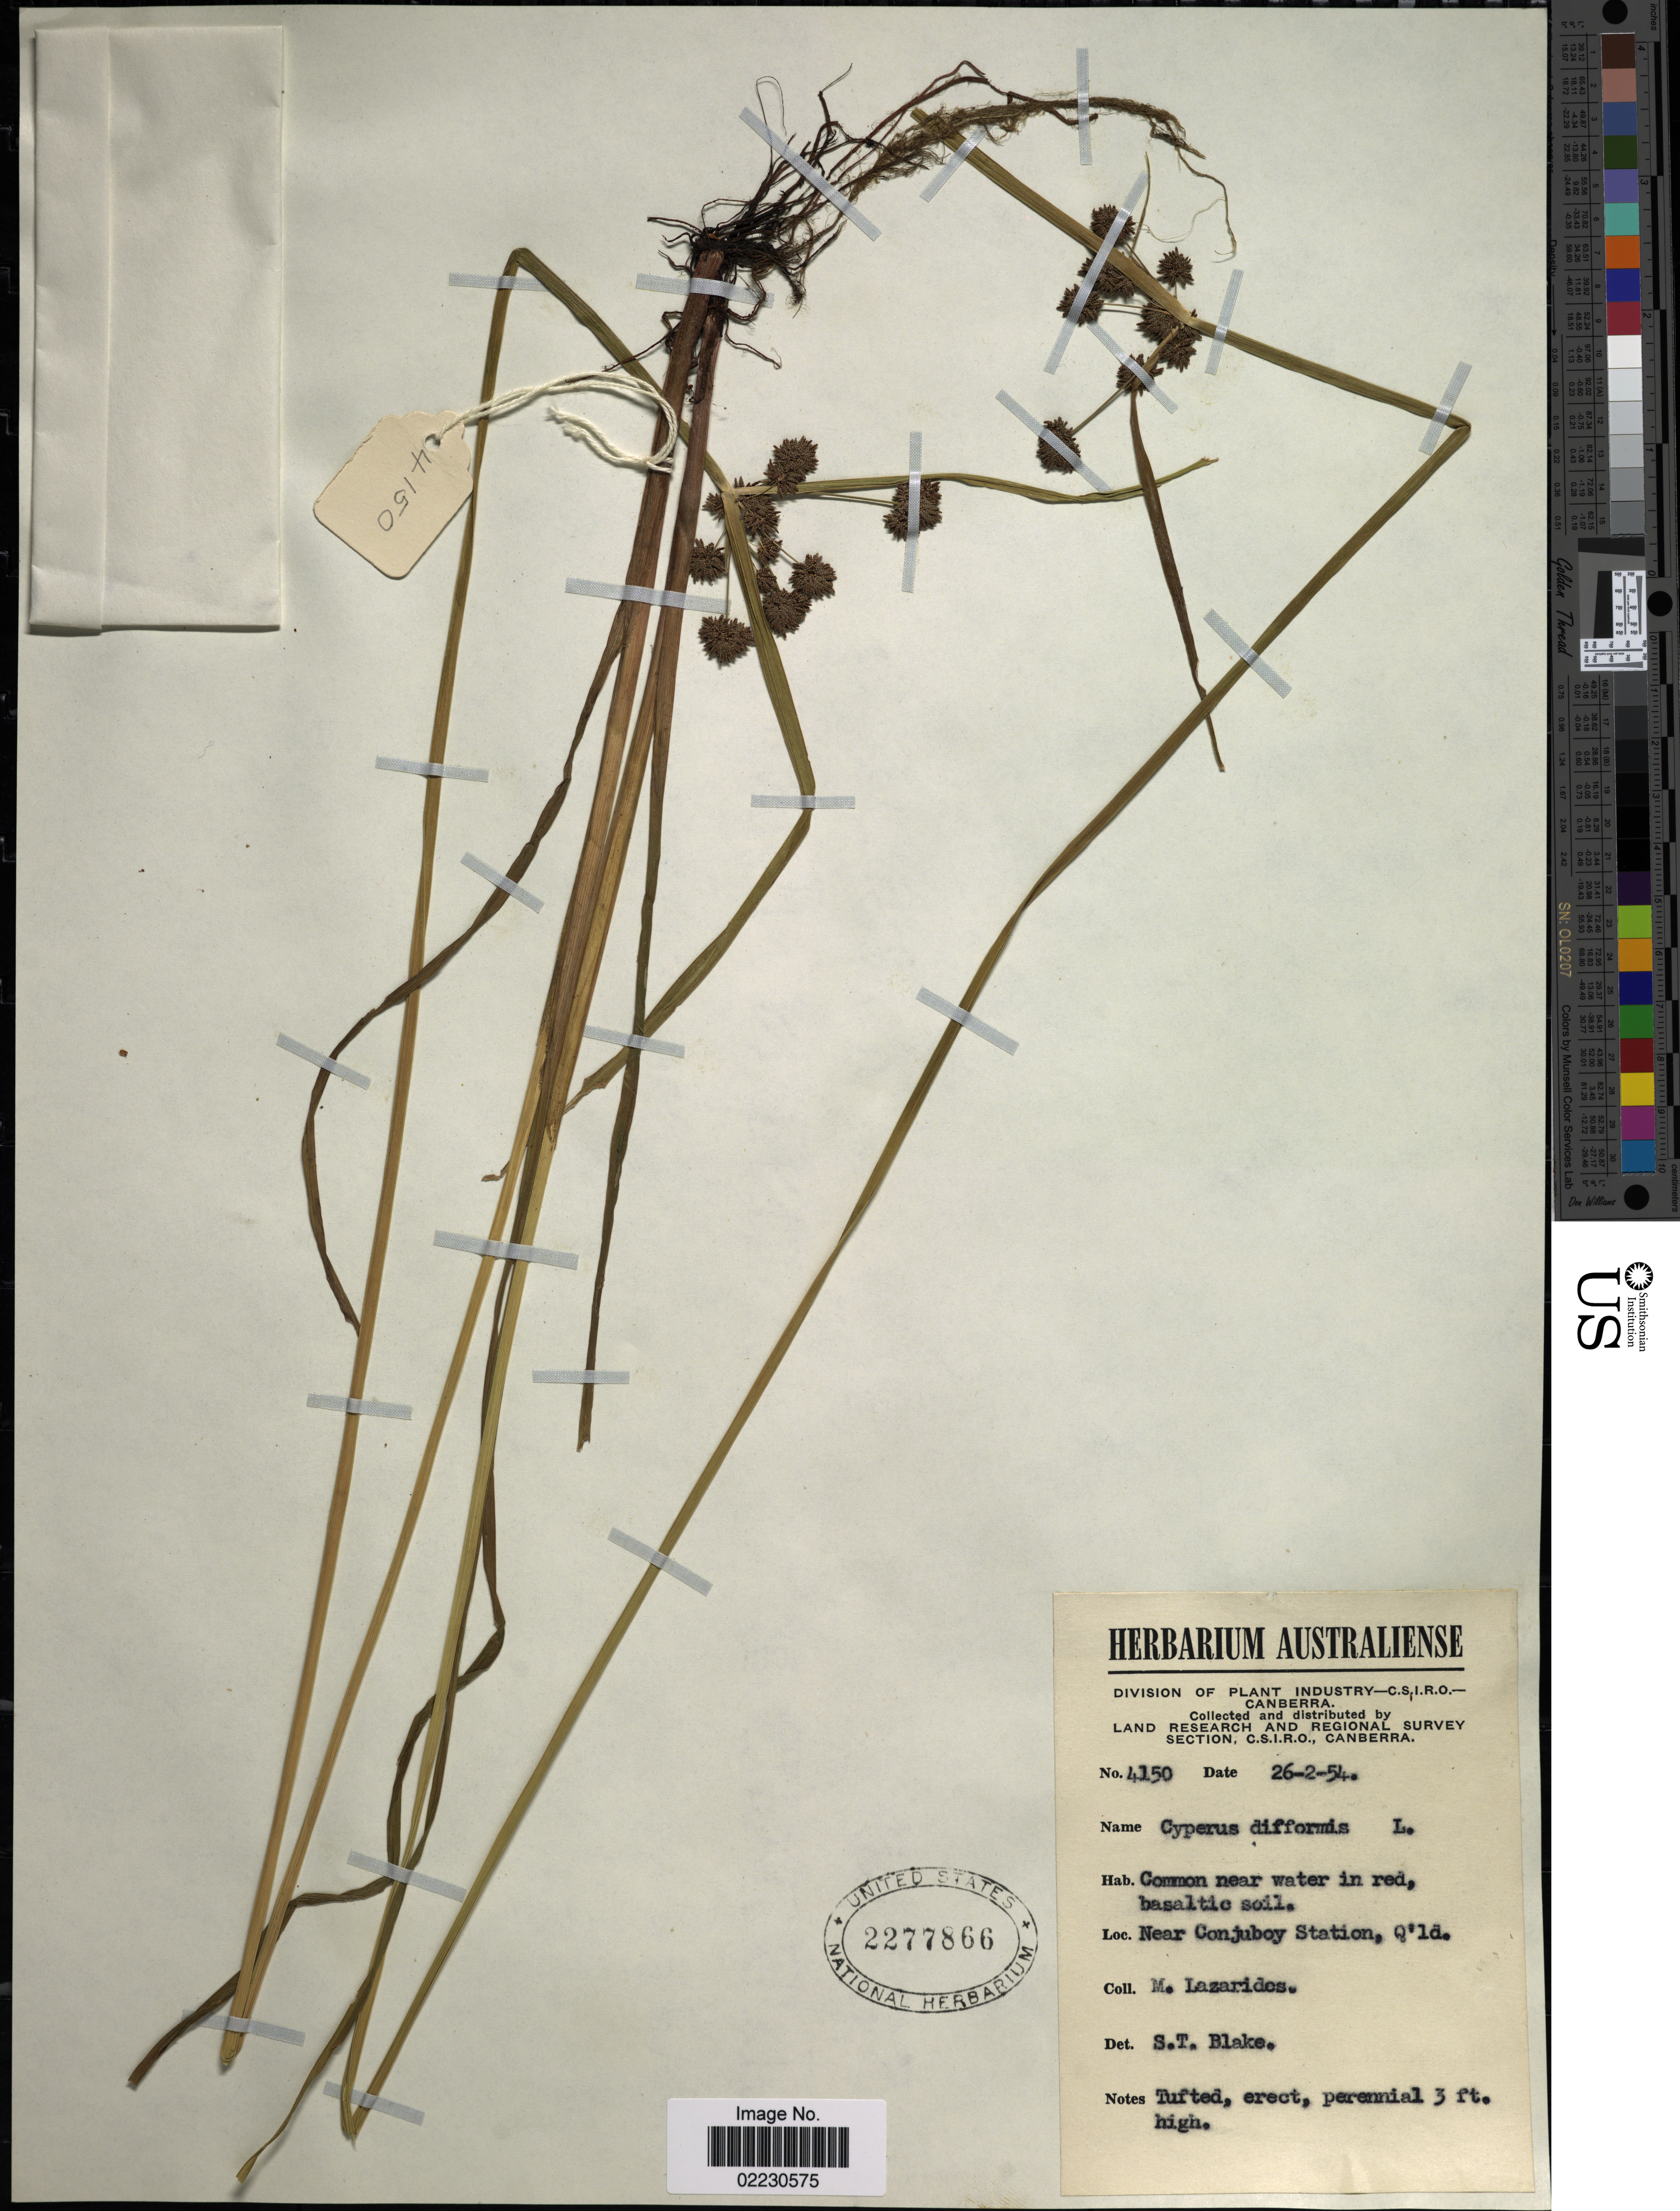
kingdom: Plantae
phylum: Tracheophyta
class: Liliopsida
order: Poales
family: Cyperaceae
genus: Cyperus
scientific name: Cyperus difformis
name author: L.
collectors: M. Lazarides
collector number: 4150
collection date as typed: Transcribed d/m/y: 26/2/54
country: Australia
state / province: Queensland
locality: Near Conjuboy Station, Q'ld.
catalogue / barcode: US 2277866